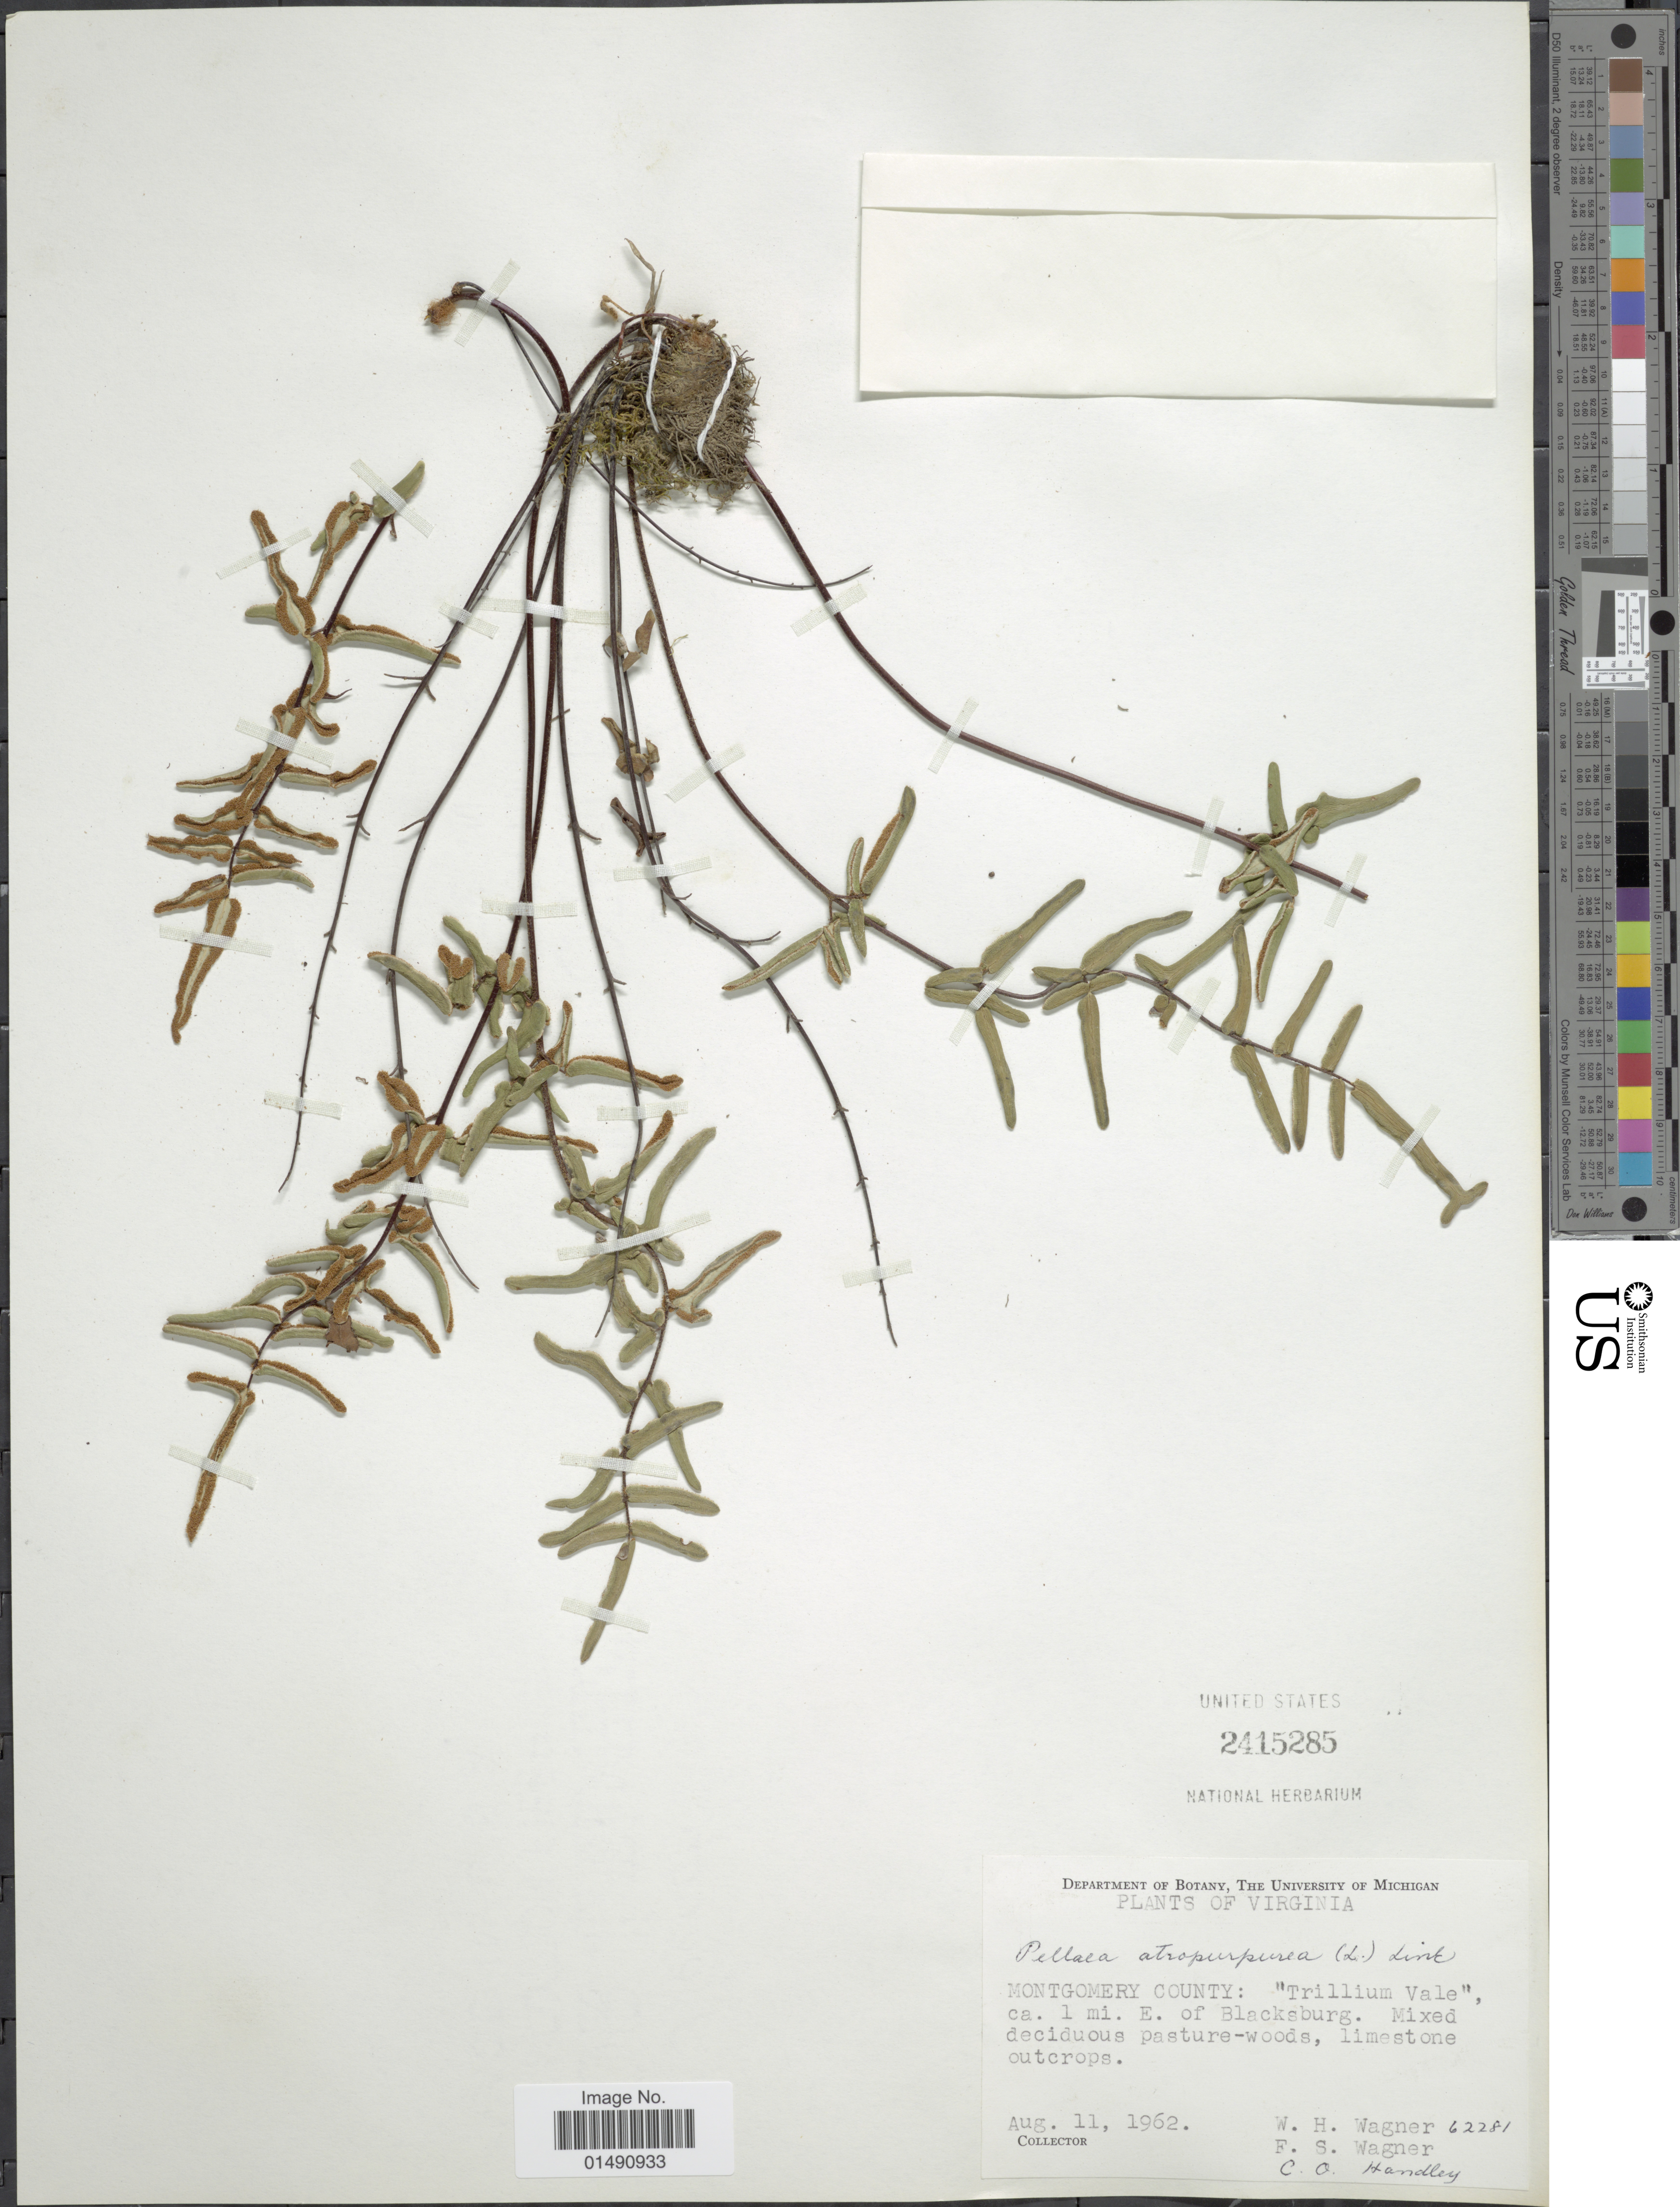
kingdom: Plantae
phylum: Tracheophyta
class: Polypodiopsida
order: Polypodiales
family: Pteridaceae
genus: Pellaea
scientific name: Pellaea atropurpurea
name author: (L.) Link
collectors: W. H. Wagner, F. S. Wagner & C. O. Handley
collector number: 62281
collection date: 1962-08-11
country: United States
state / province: Virginia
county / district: Montgomery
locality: Montgomery County: "Trillium Vale", ca. 1 mi. E. of Blacksburg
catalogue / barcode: US 2415285